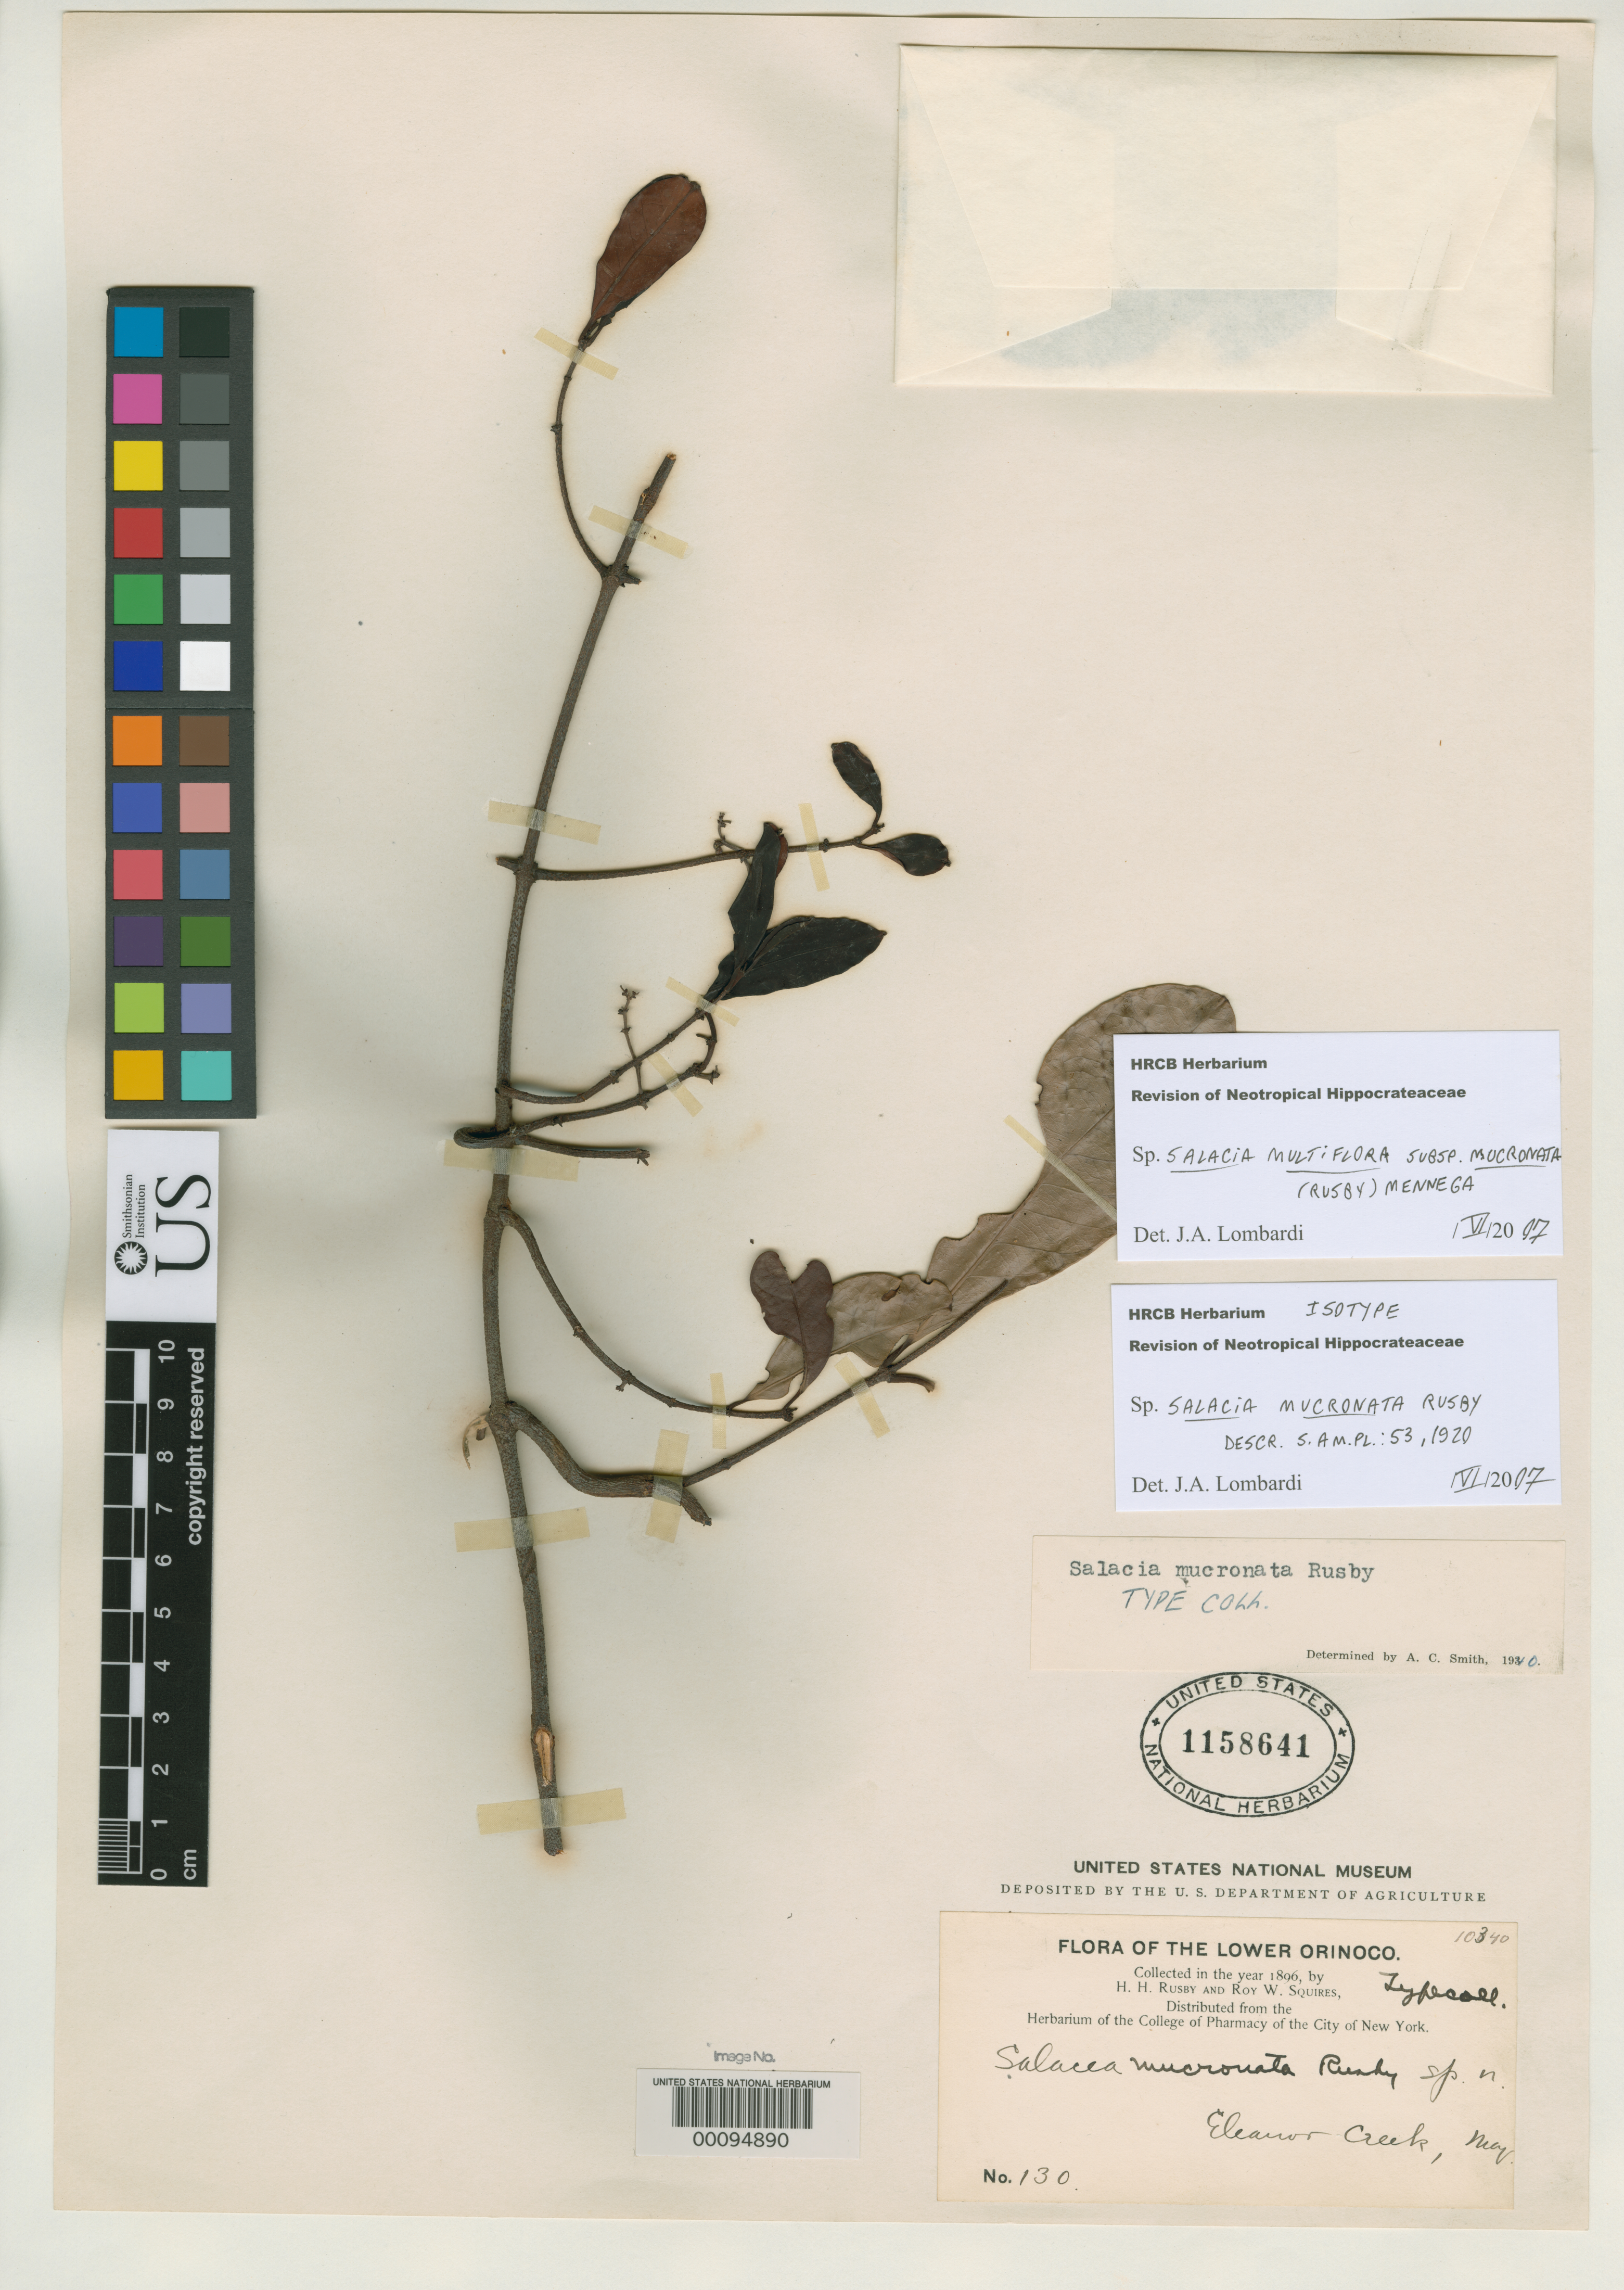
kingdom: Plantae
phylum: Tracheophyta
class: Magnoliopsida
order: Celastrales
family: Celastraceae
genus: Salacia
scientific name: Salacia mucronata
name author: Rusby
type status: Isotype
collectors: H. H. Rusby & R. Squires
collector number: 130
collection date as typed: May 1896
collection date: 1896-05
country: Venezuela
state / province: Delta Amacuro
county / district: Antonio Díaz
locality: Lower Orinoco, Eleanor Creek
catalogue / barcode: US 1158641